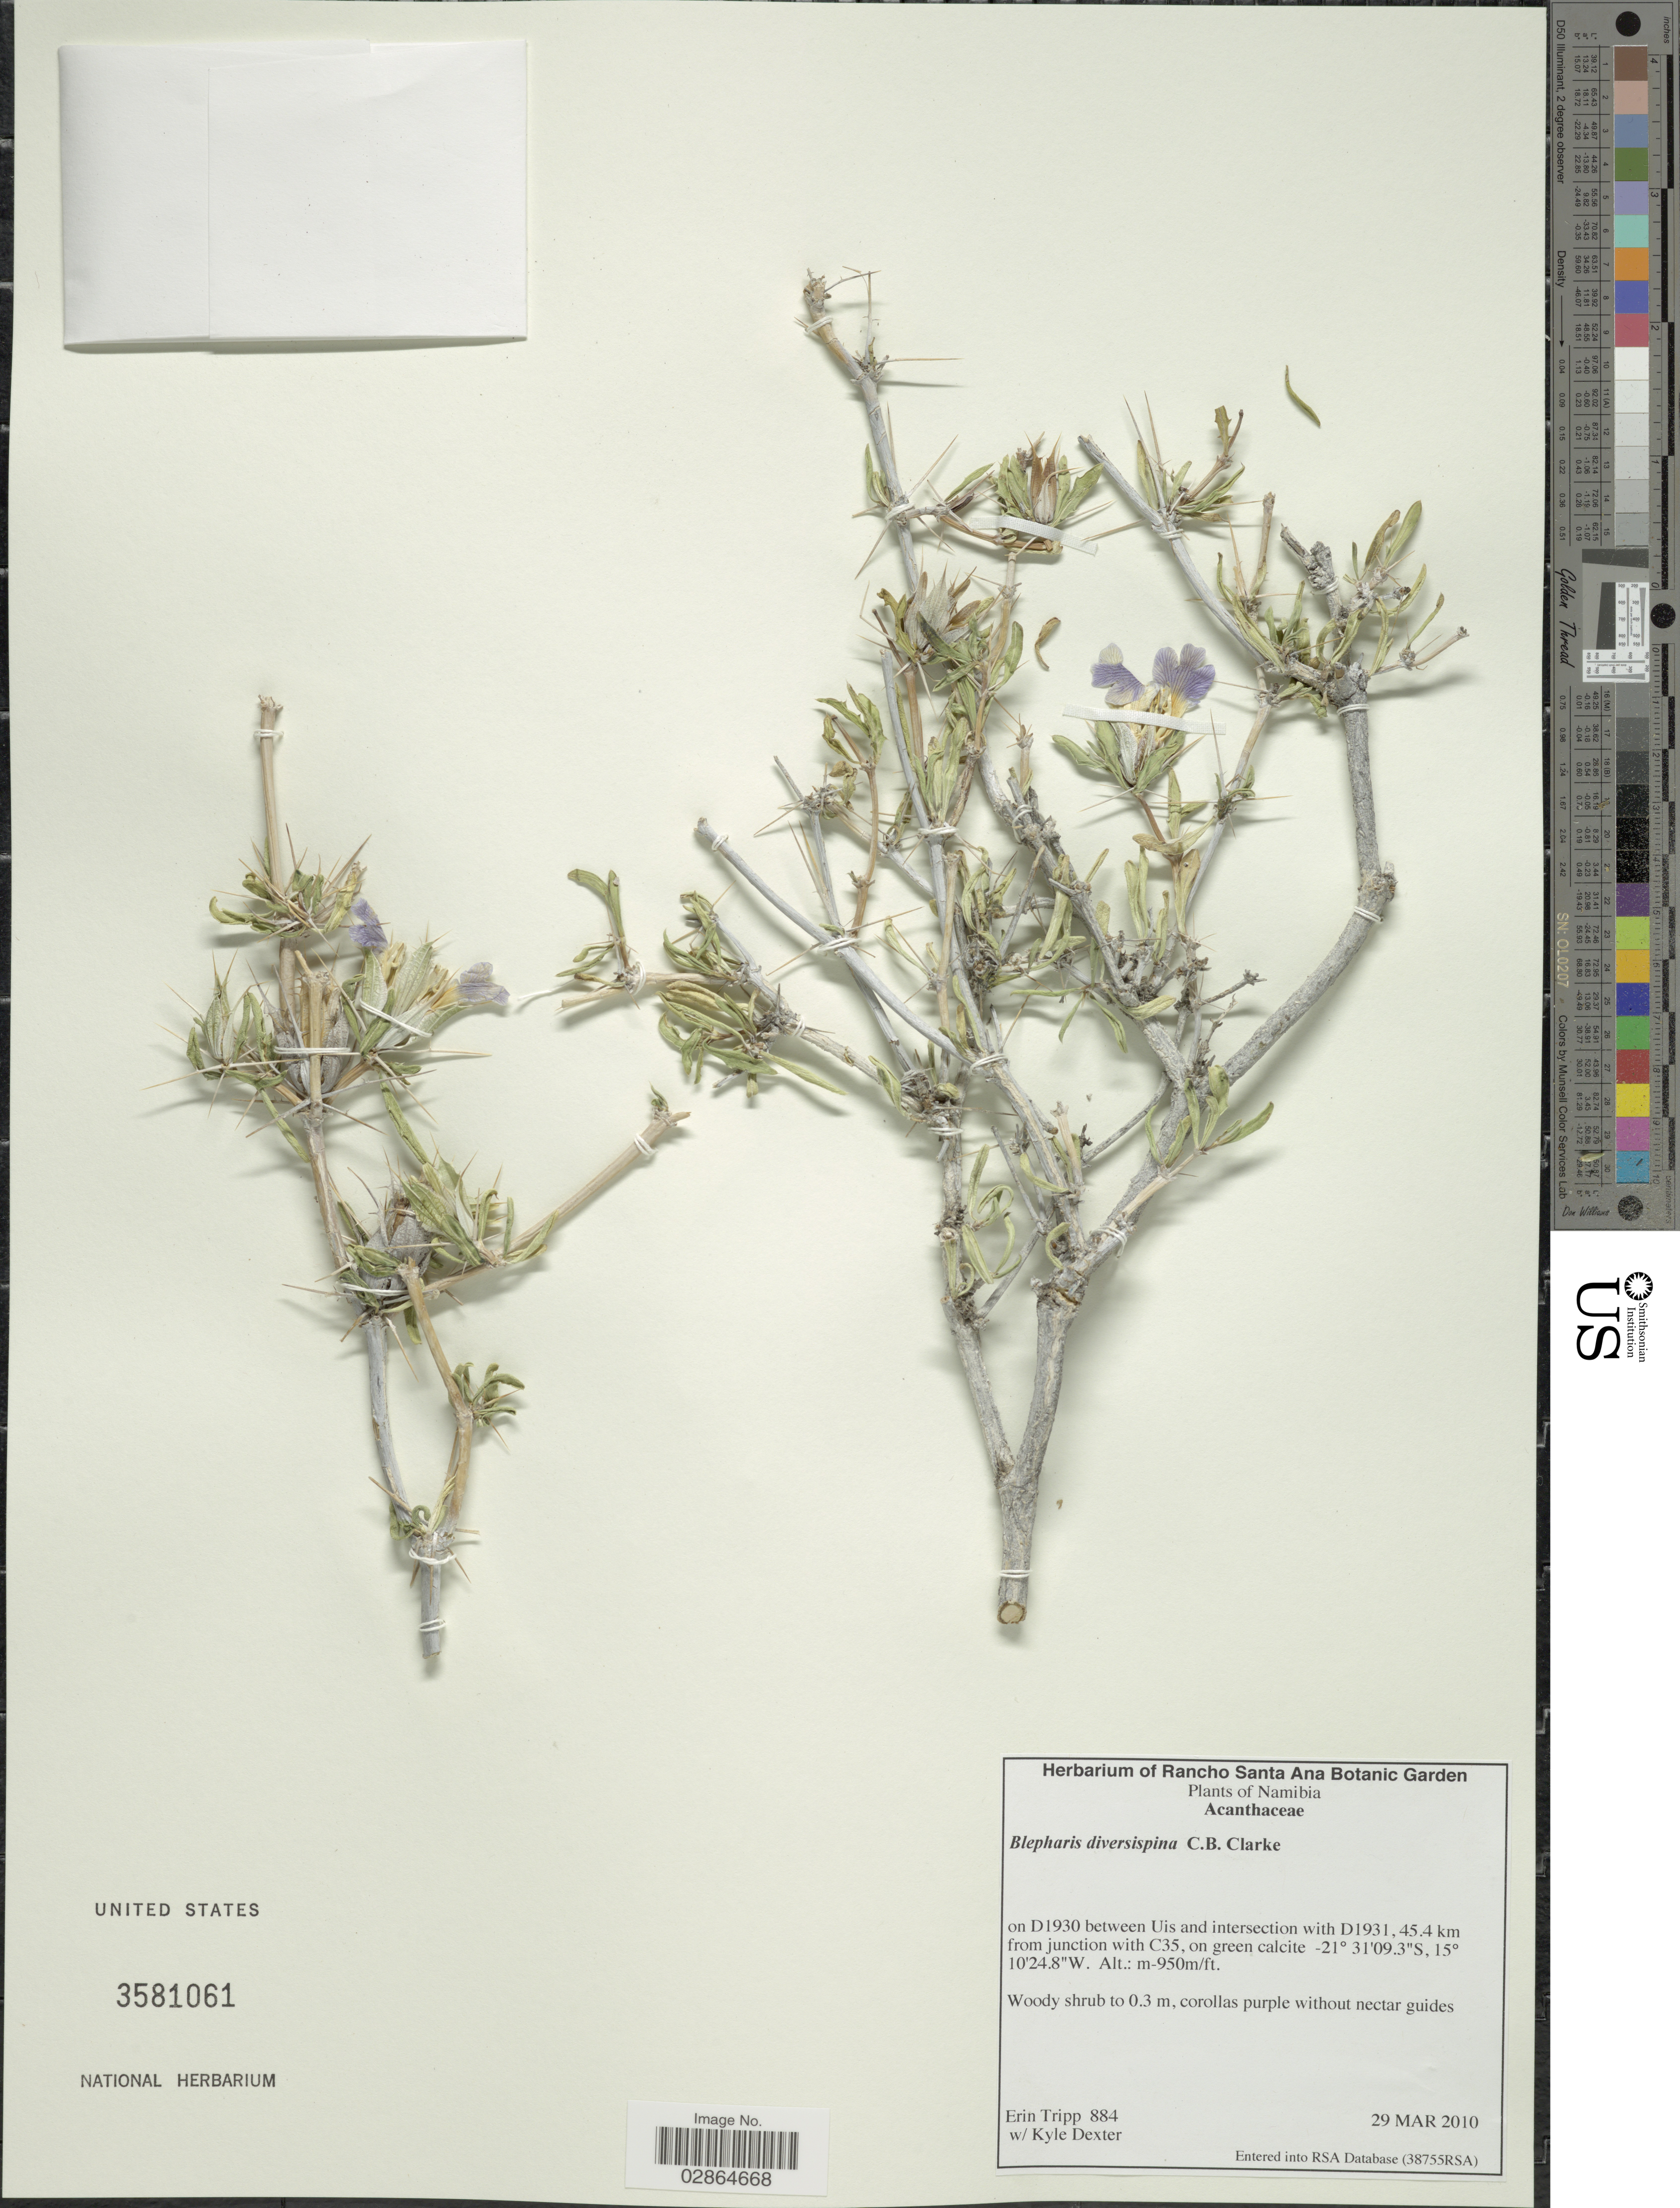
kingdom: Plantae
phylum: Tracheophyta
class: Magnoliopsida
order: Lamiales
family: Acanthaceae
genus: Blepharis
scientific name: Blepharis diversispina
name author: (Nees) C.B. Clarke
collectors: E. Tripp & K. Dexter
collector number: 884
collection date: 2010-03-29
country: Namibia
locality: On D1930 between Uis and intersection with D1931, 45.4 km from junction with C35.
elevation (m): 950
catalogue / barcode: US 3581061